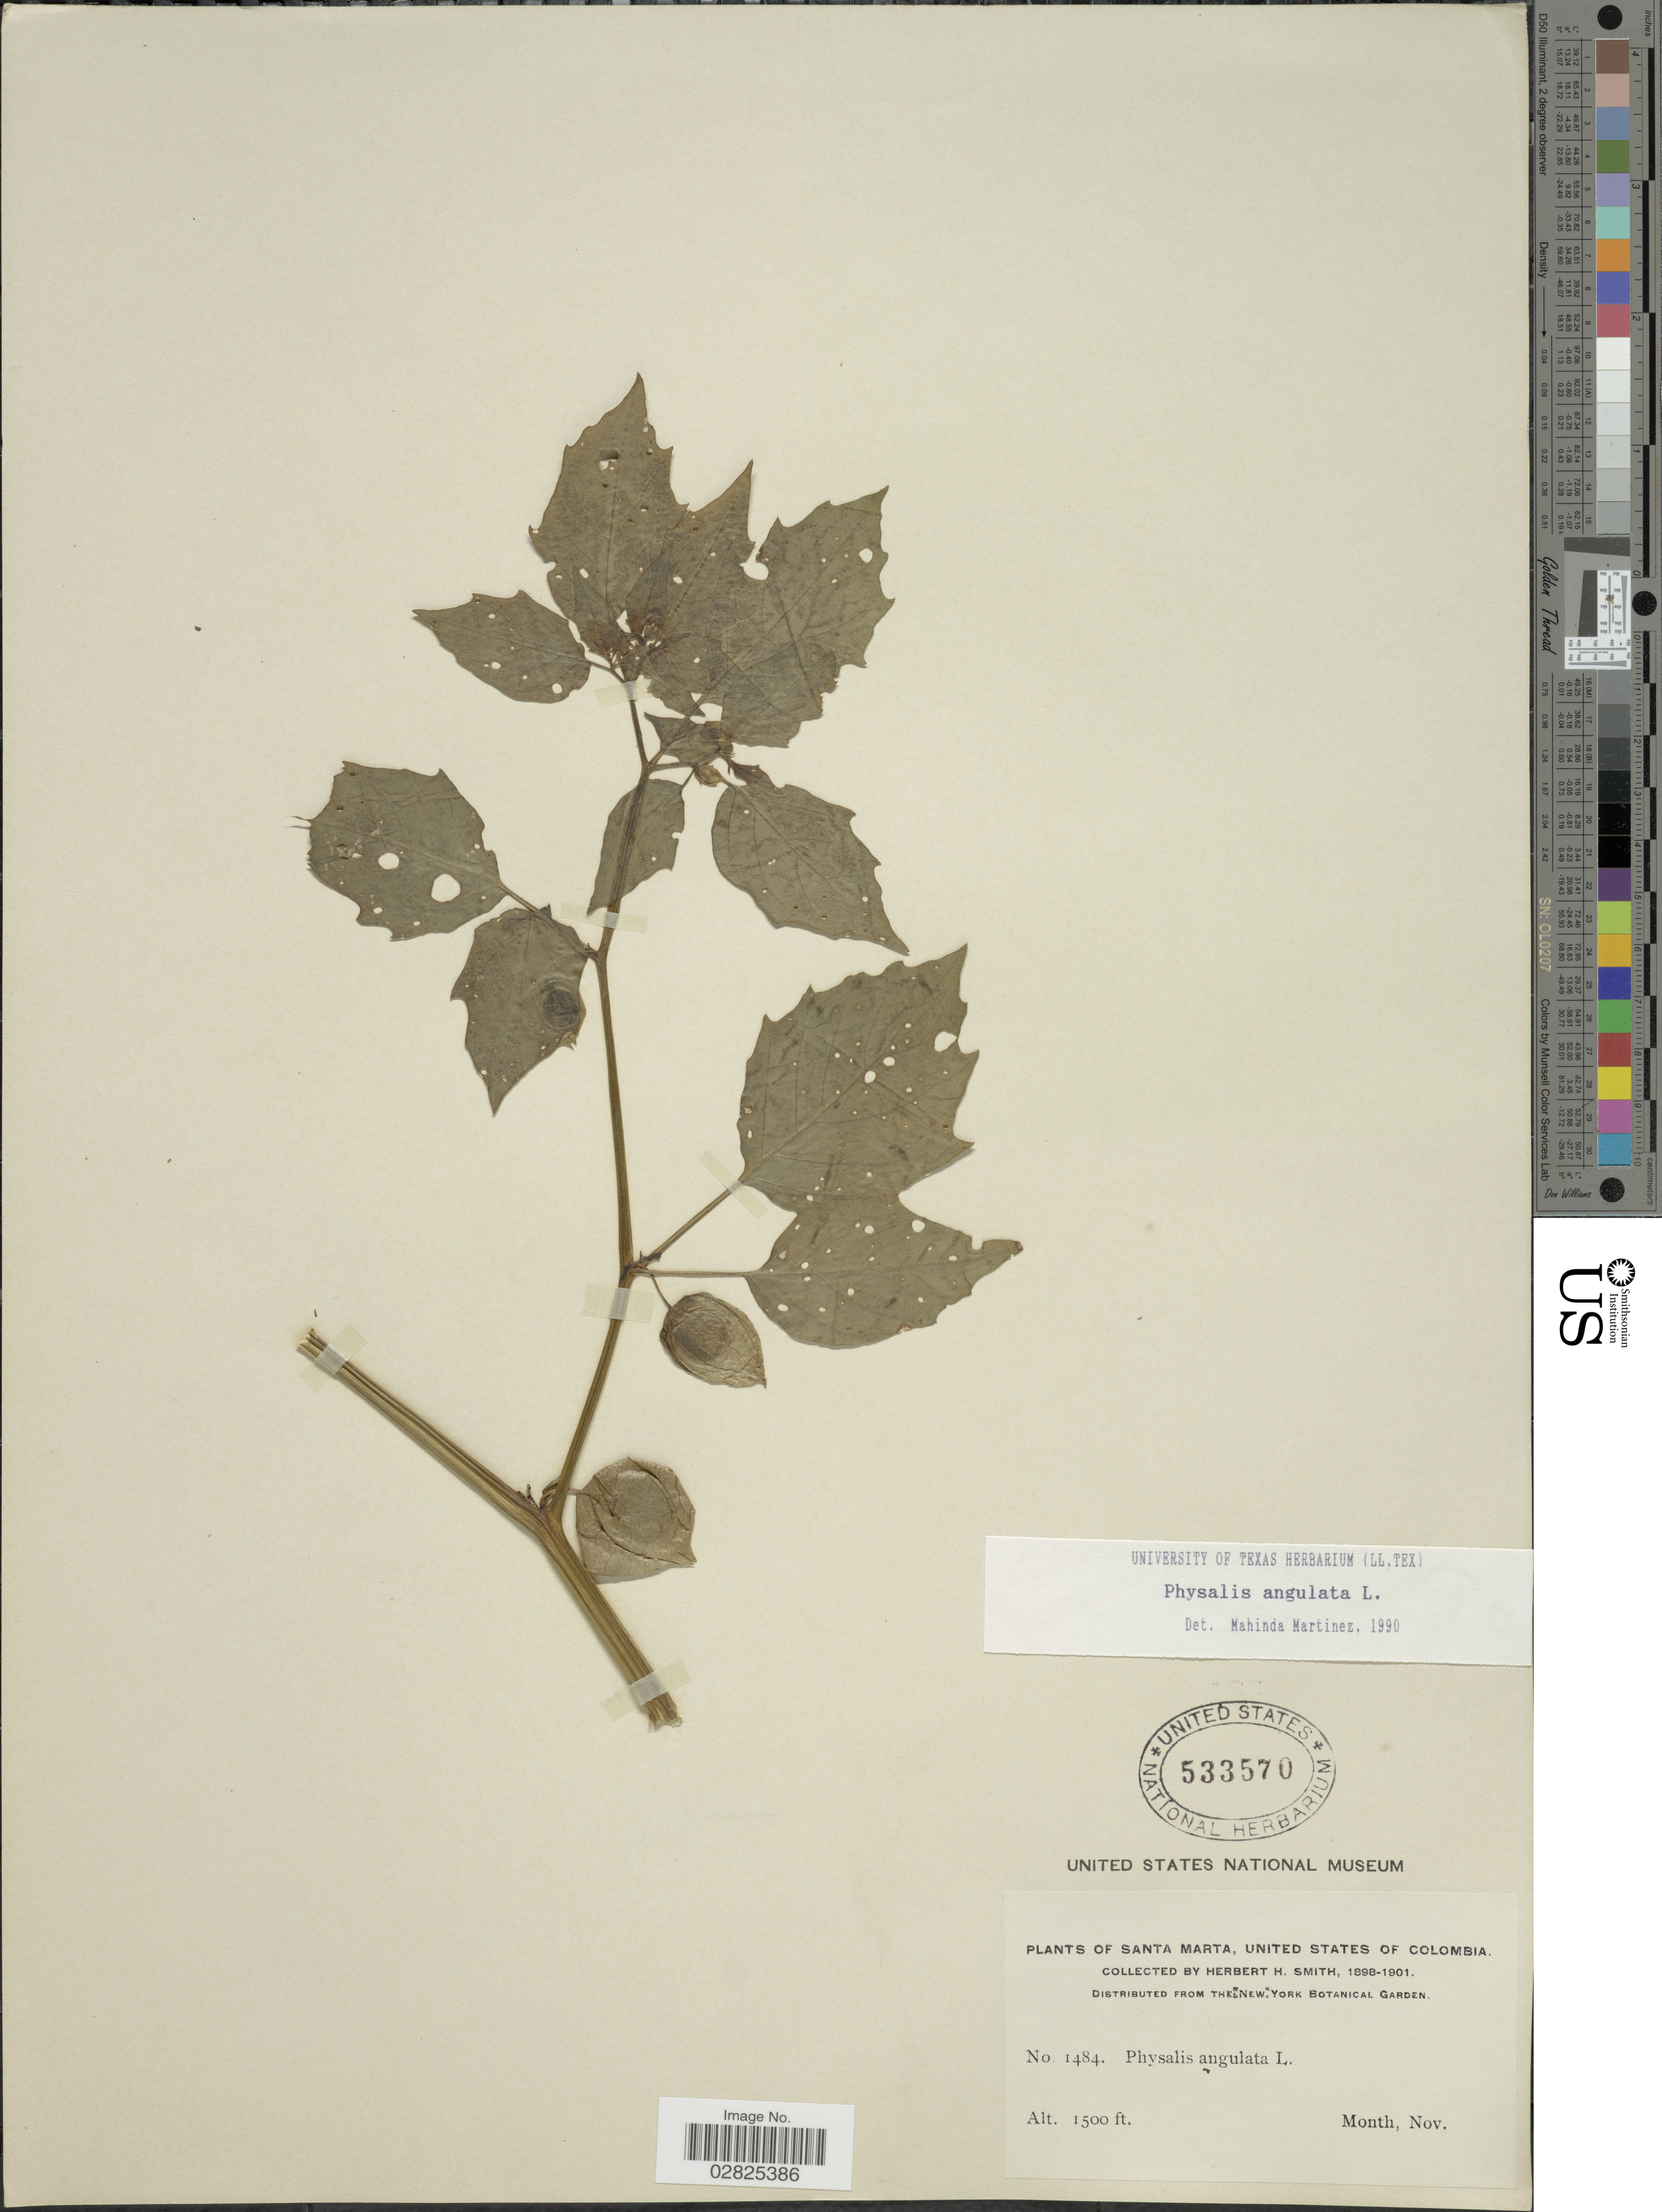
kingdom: Plantae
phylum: Tracheophyta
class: Magnoliopsida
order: Solanales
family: Solanaceae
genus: Physalis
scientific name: Physalis angulata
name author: L.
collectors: Herbert H. Smith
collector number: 1484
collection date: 1898-11/1901-11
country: Colombia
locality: Santa Marta, United States of Colombia.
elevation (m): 457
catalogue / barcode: US 533570